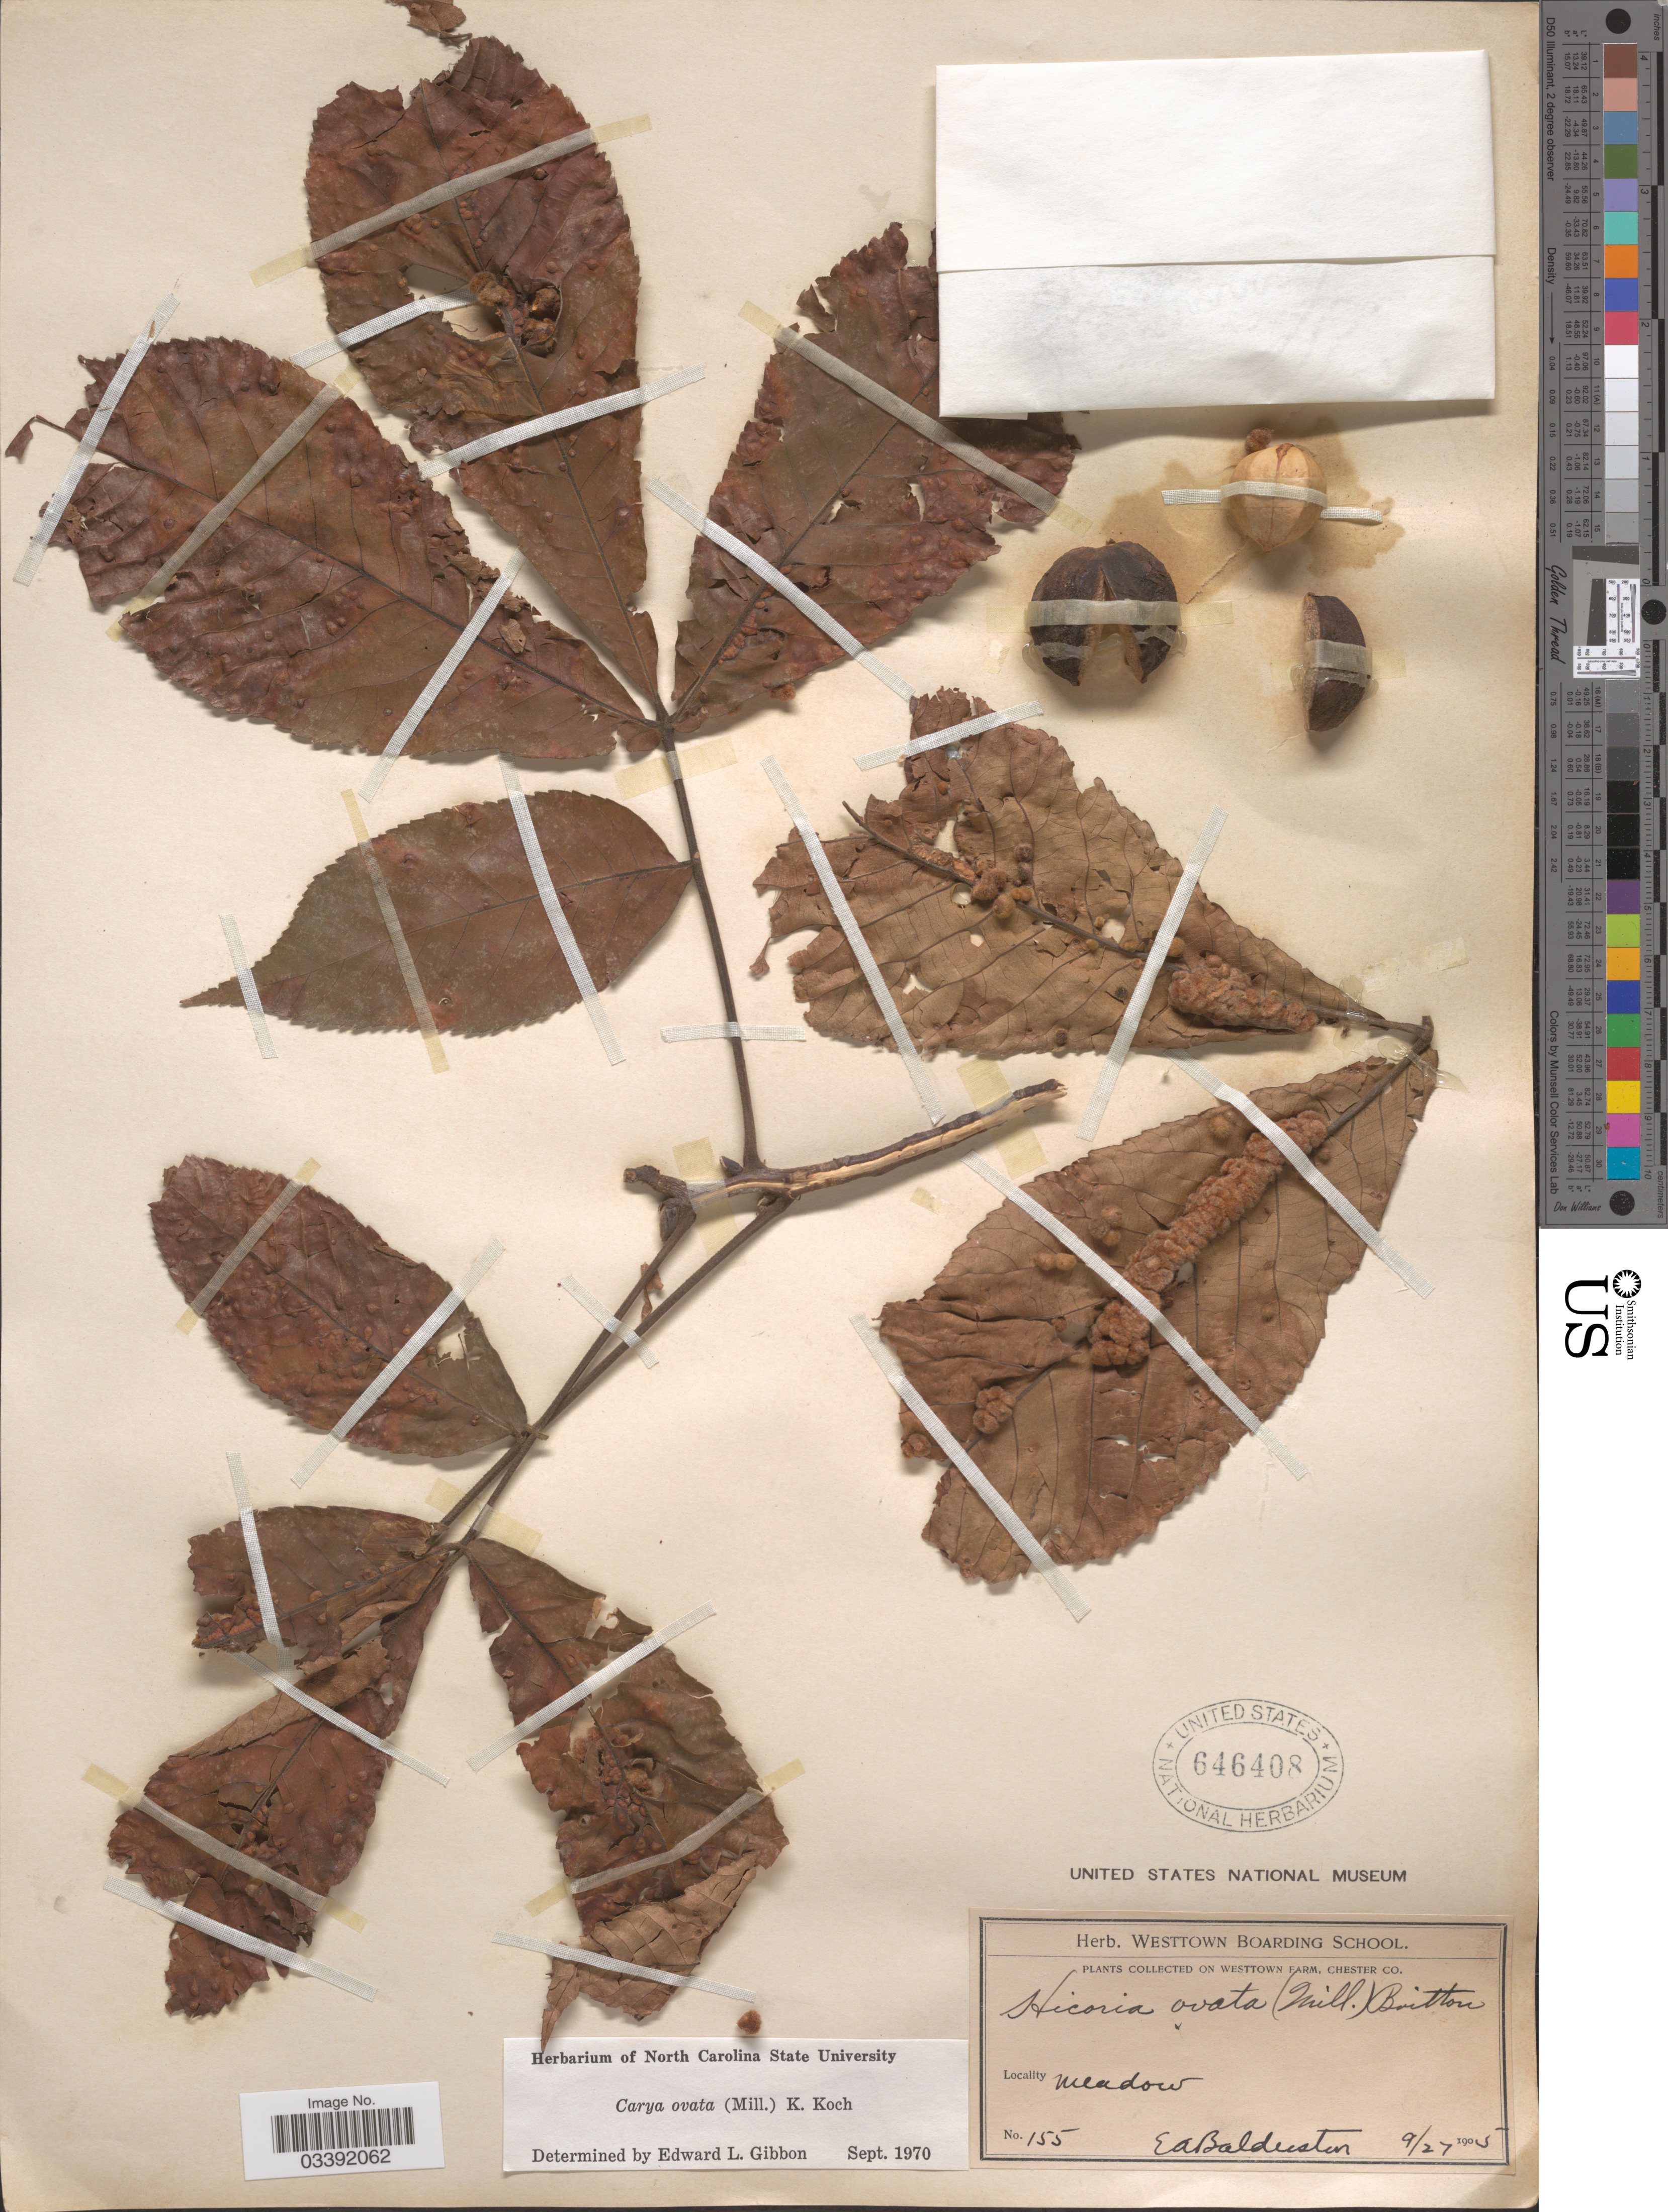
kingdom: Plantae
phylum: Tracheophyta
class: Magnoliopsida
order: Fagales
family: Juglandaceae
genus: Carya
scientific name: Carya ovata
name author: (Mill.) K. Koch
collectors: E. Balderston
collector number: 155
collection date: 1905-09-27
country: United States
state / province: Pennsylvania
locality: On Westtown Farm, Chester Co.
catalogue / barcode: US 646408